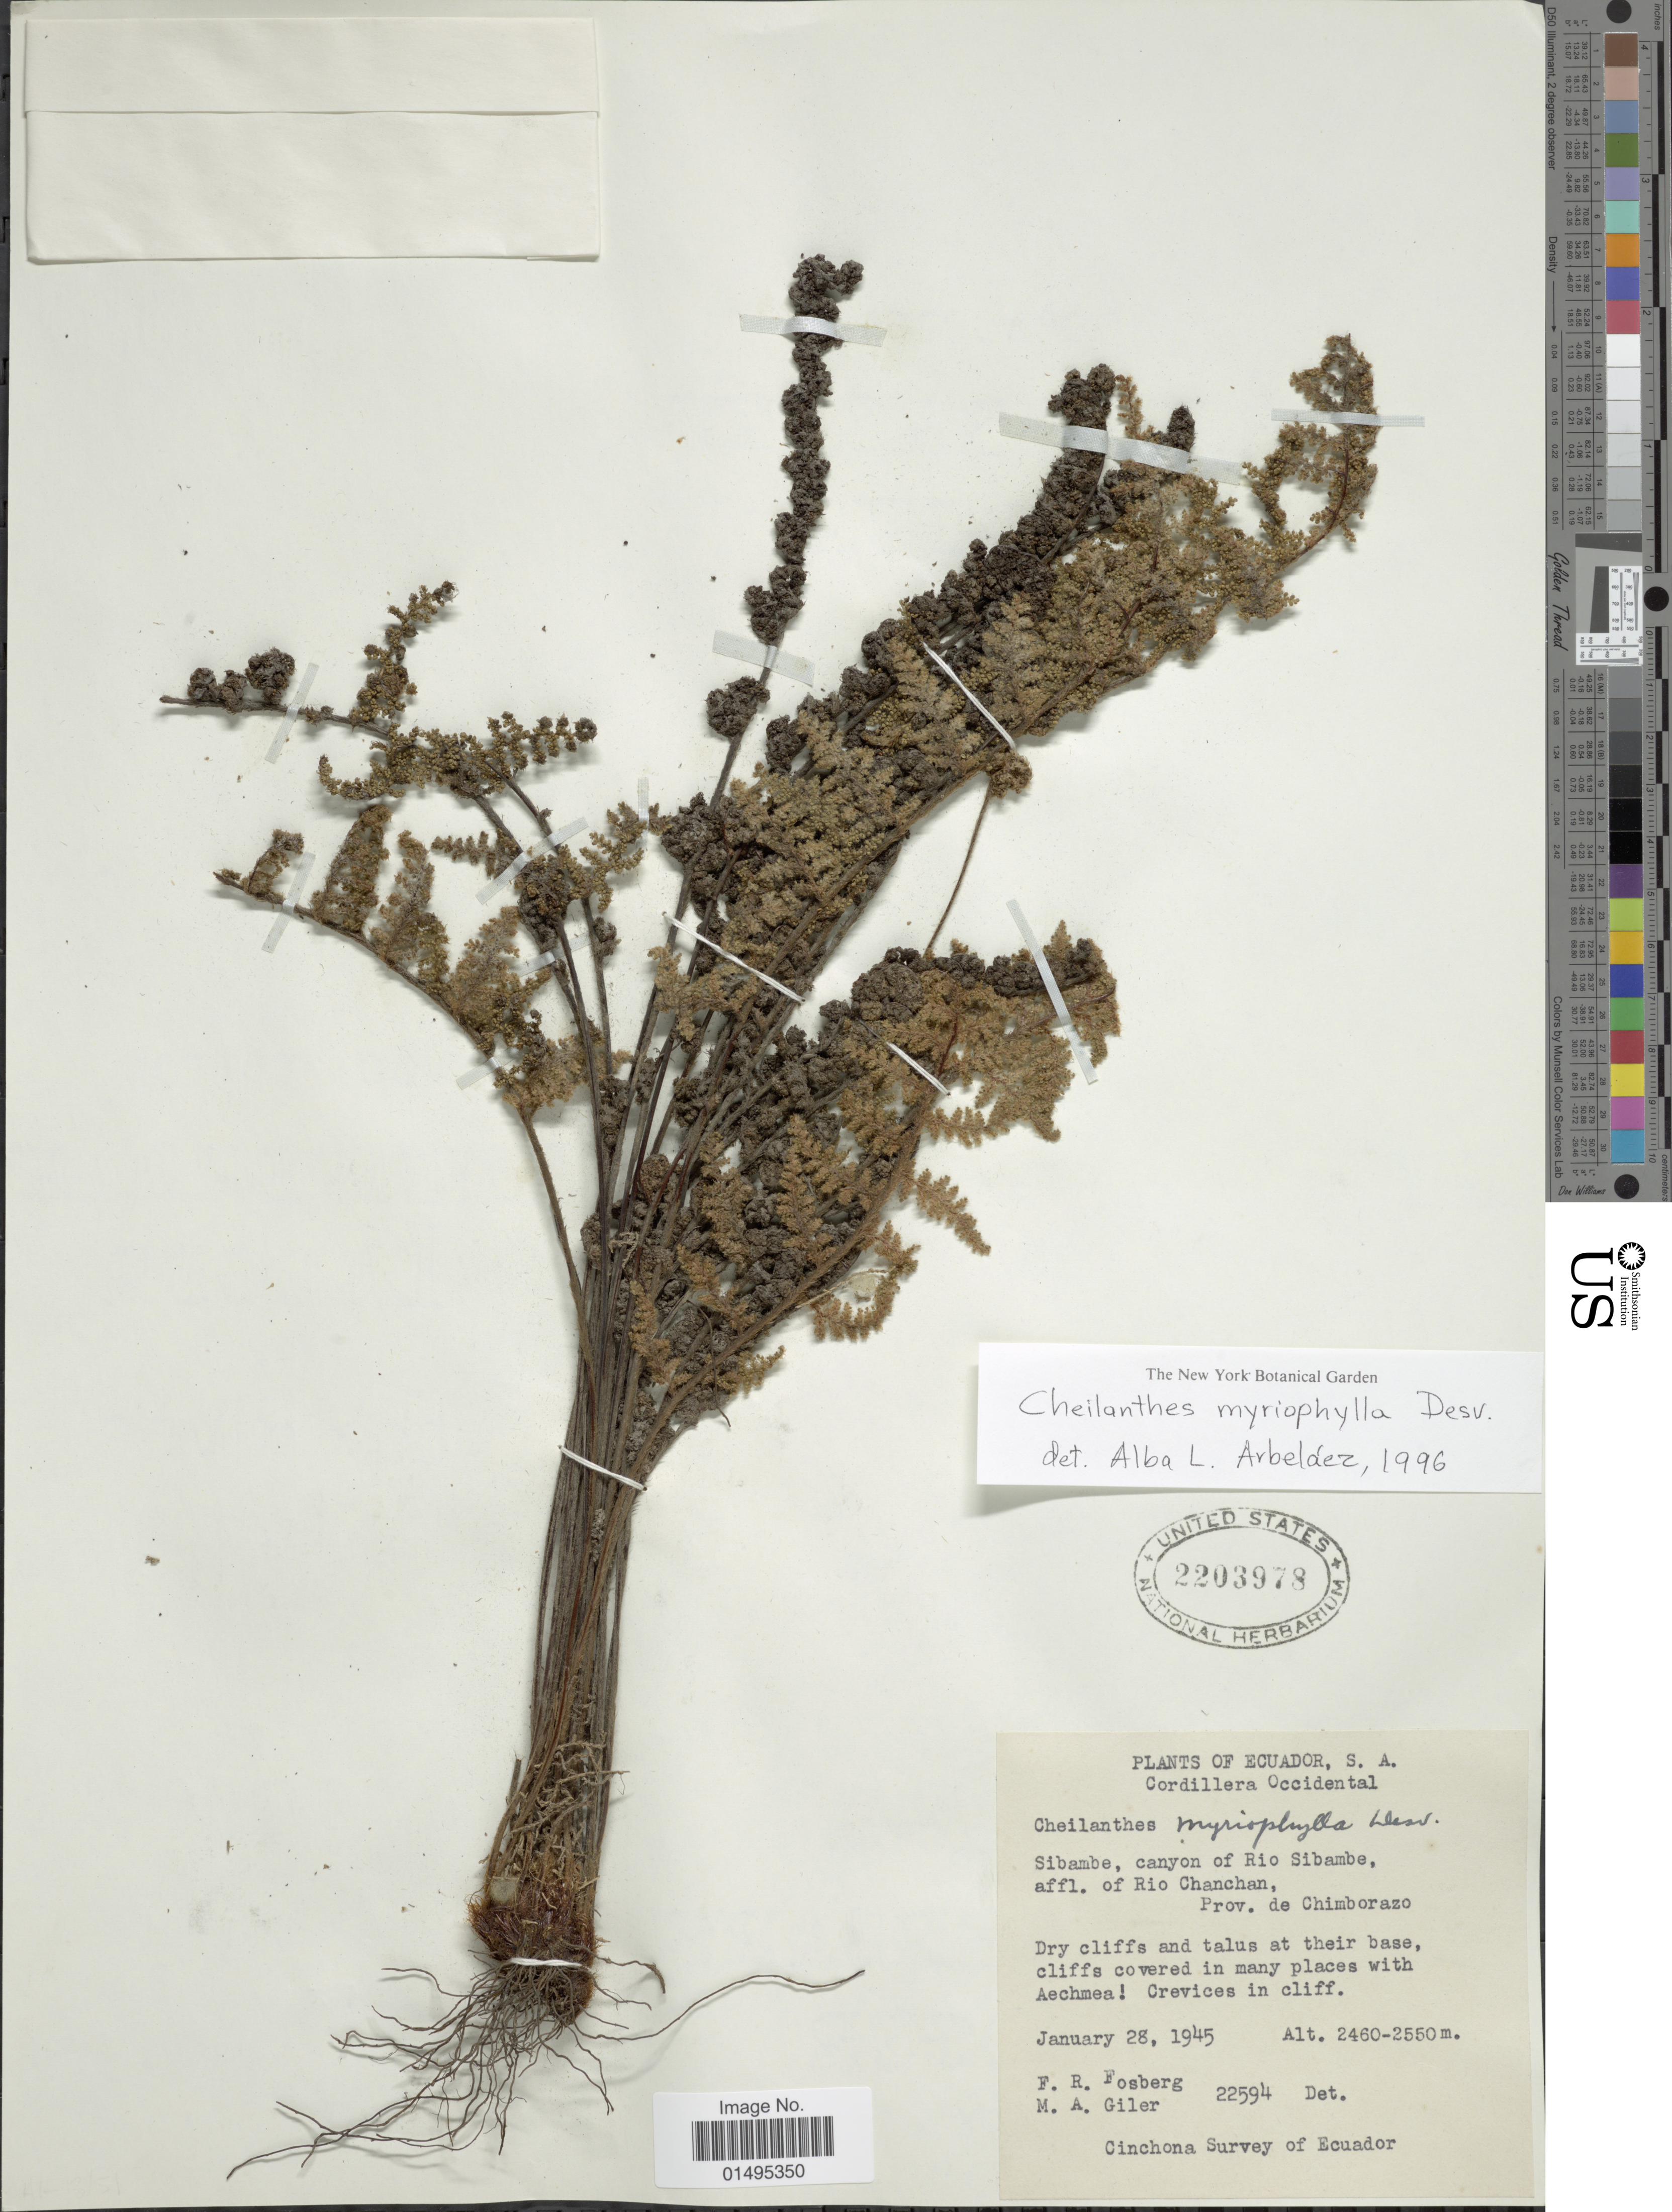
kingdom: Plantae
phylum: Tracheophyta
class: Polypodiopsida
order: Polypodiales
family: Pteridaceae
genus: Myriopteris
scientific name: Myriopteris myriophylla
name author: (Desv.) J. Sm.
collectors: F. R. Fosberg & M. Giler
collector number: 22594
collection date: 1945-01-28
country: Ecuador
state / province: Chimborazo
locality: Ecuador, S. A. Cordillera Occidental, Sibambe, canyon of Rio Sibambe, affl. of Rio Chachan, Prov. de Chimborazo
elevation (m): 2460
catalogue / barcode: US 2203978